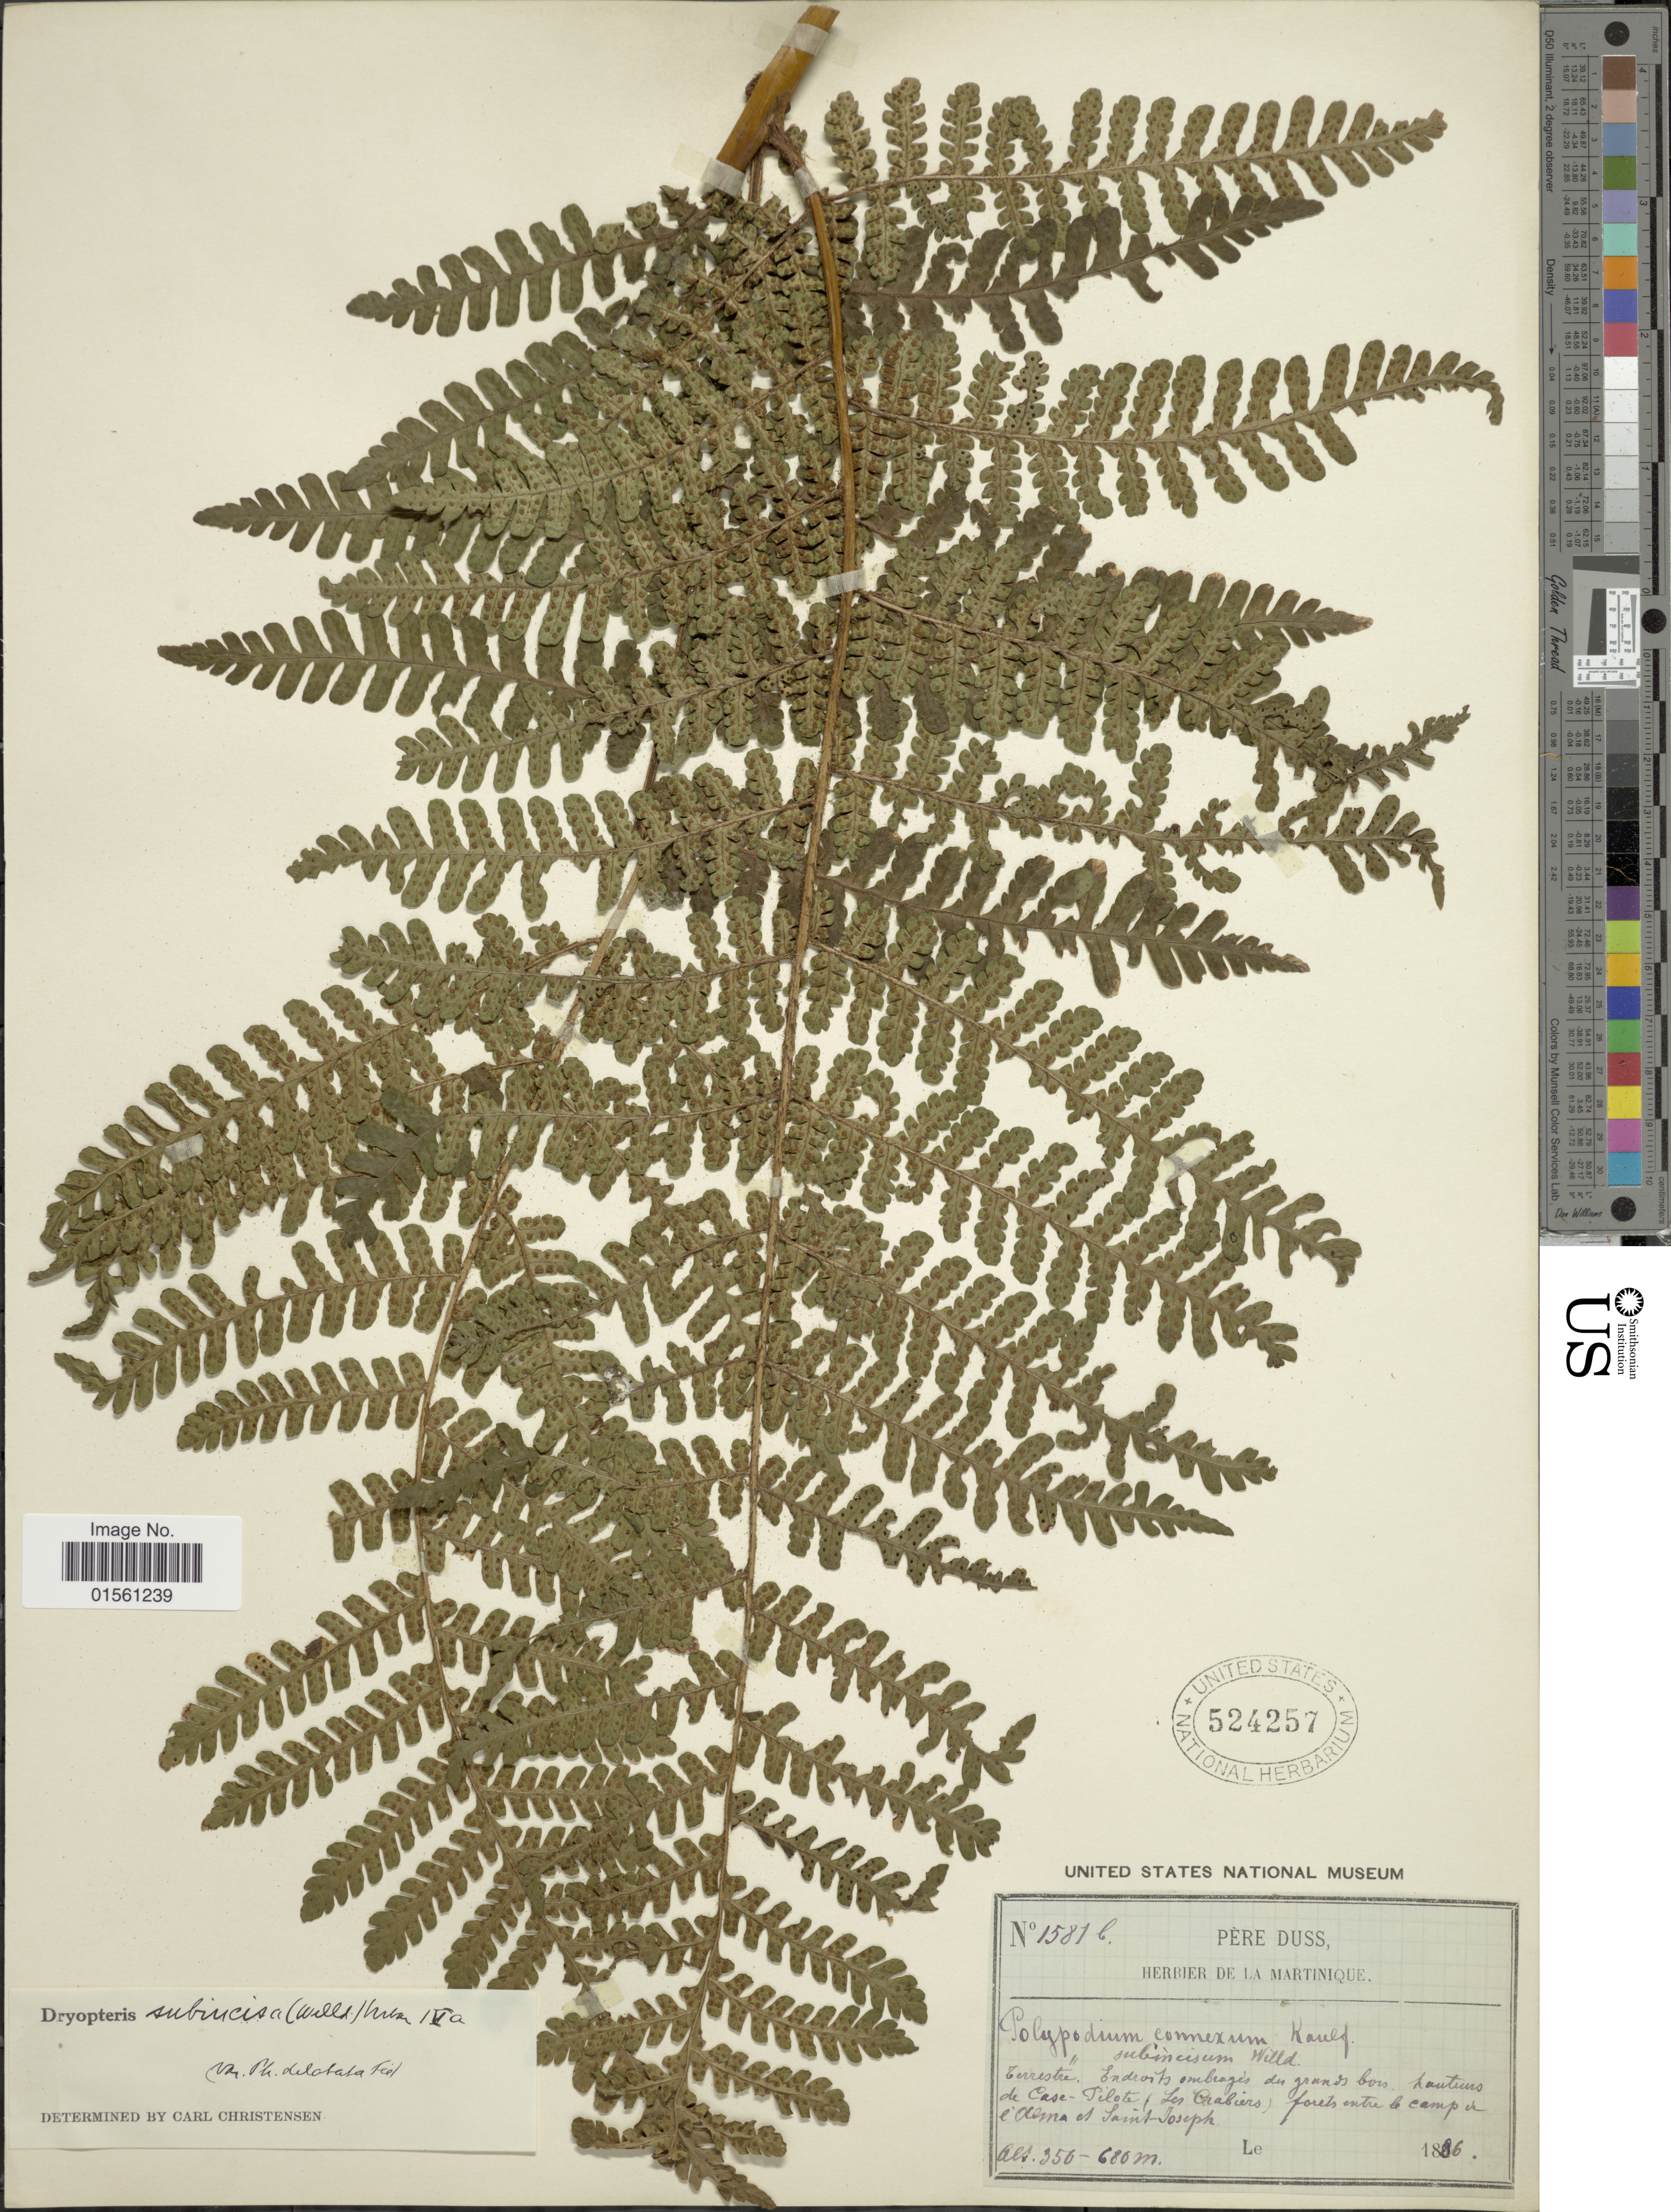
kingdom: Plantae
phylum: Tracheophyta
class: Polypodiopsida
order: Polypodiales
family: Dryopteridaceae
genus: Megalastrum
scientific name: Megalastrum subincisum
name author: (Willd.) A.R. Sm. & R.C. Moran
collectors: Père Duss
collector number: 1581b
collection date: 1886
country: Martinique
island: Martinique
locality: Terrestre, Endroits ombrages des grands bois, hauteurs de Case-Pilote ( Ser Crabiers) forets entre le camp de l'Alma et Saint-Joseph.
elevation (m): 650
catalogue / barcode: US 524257